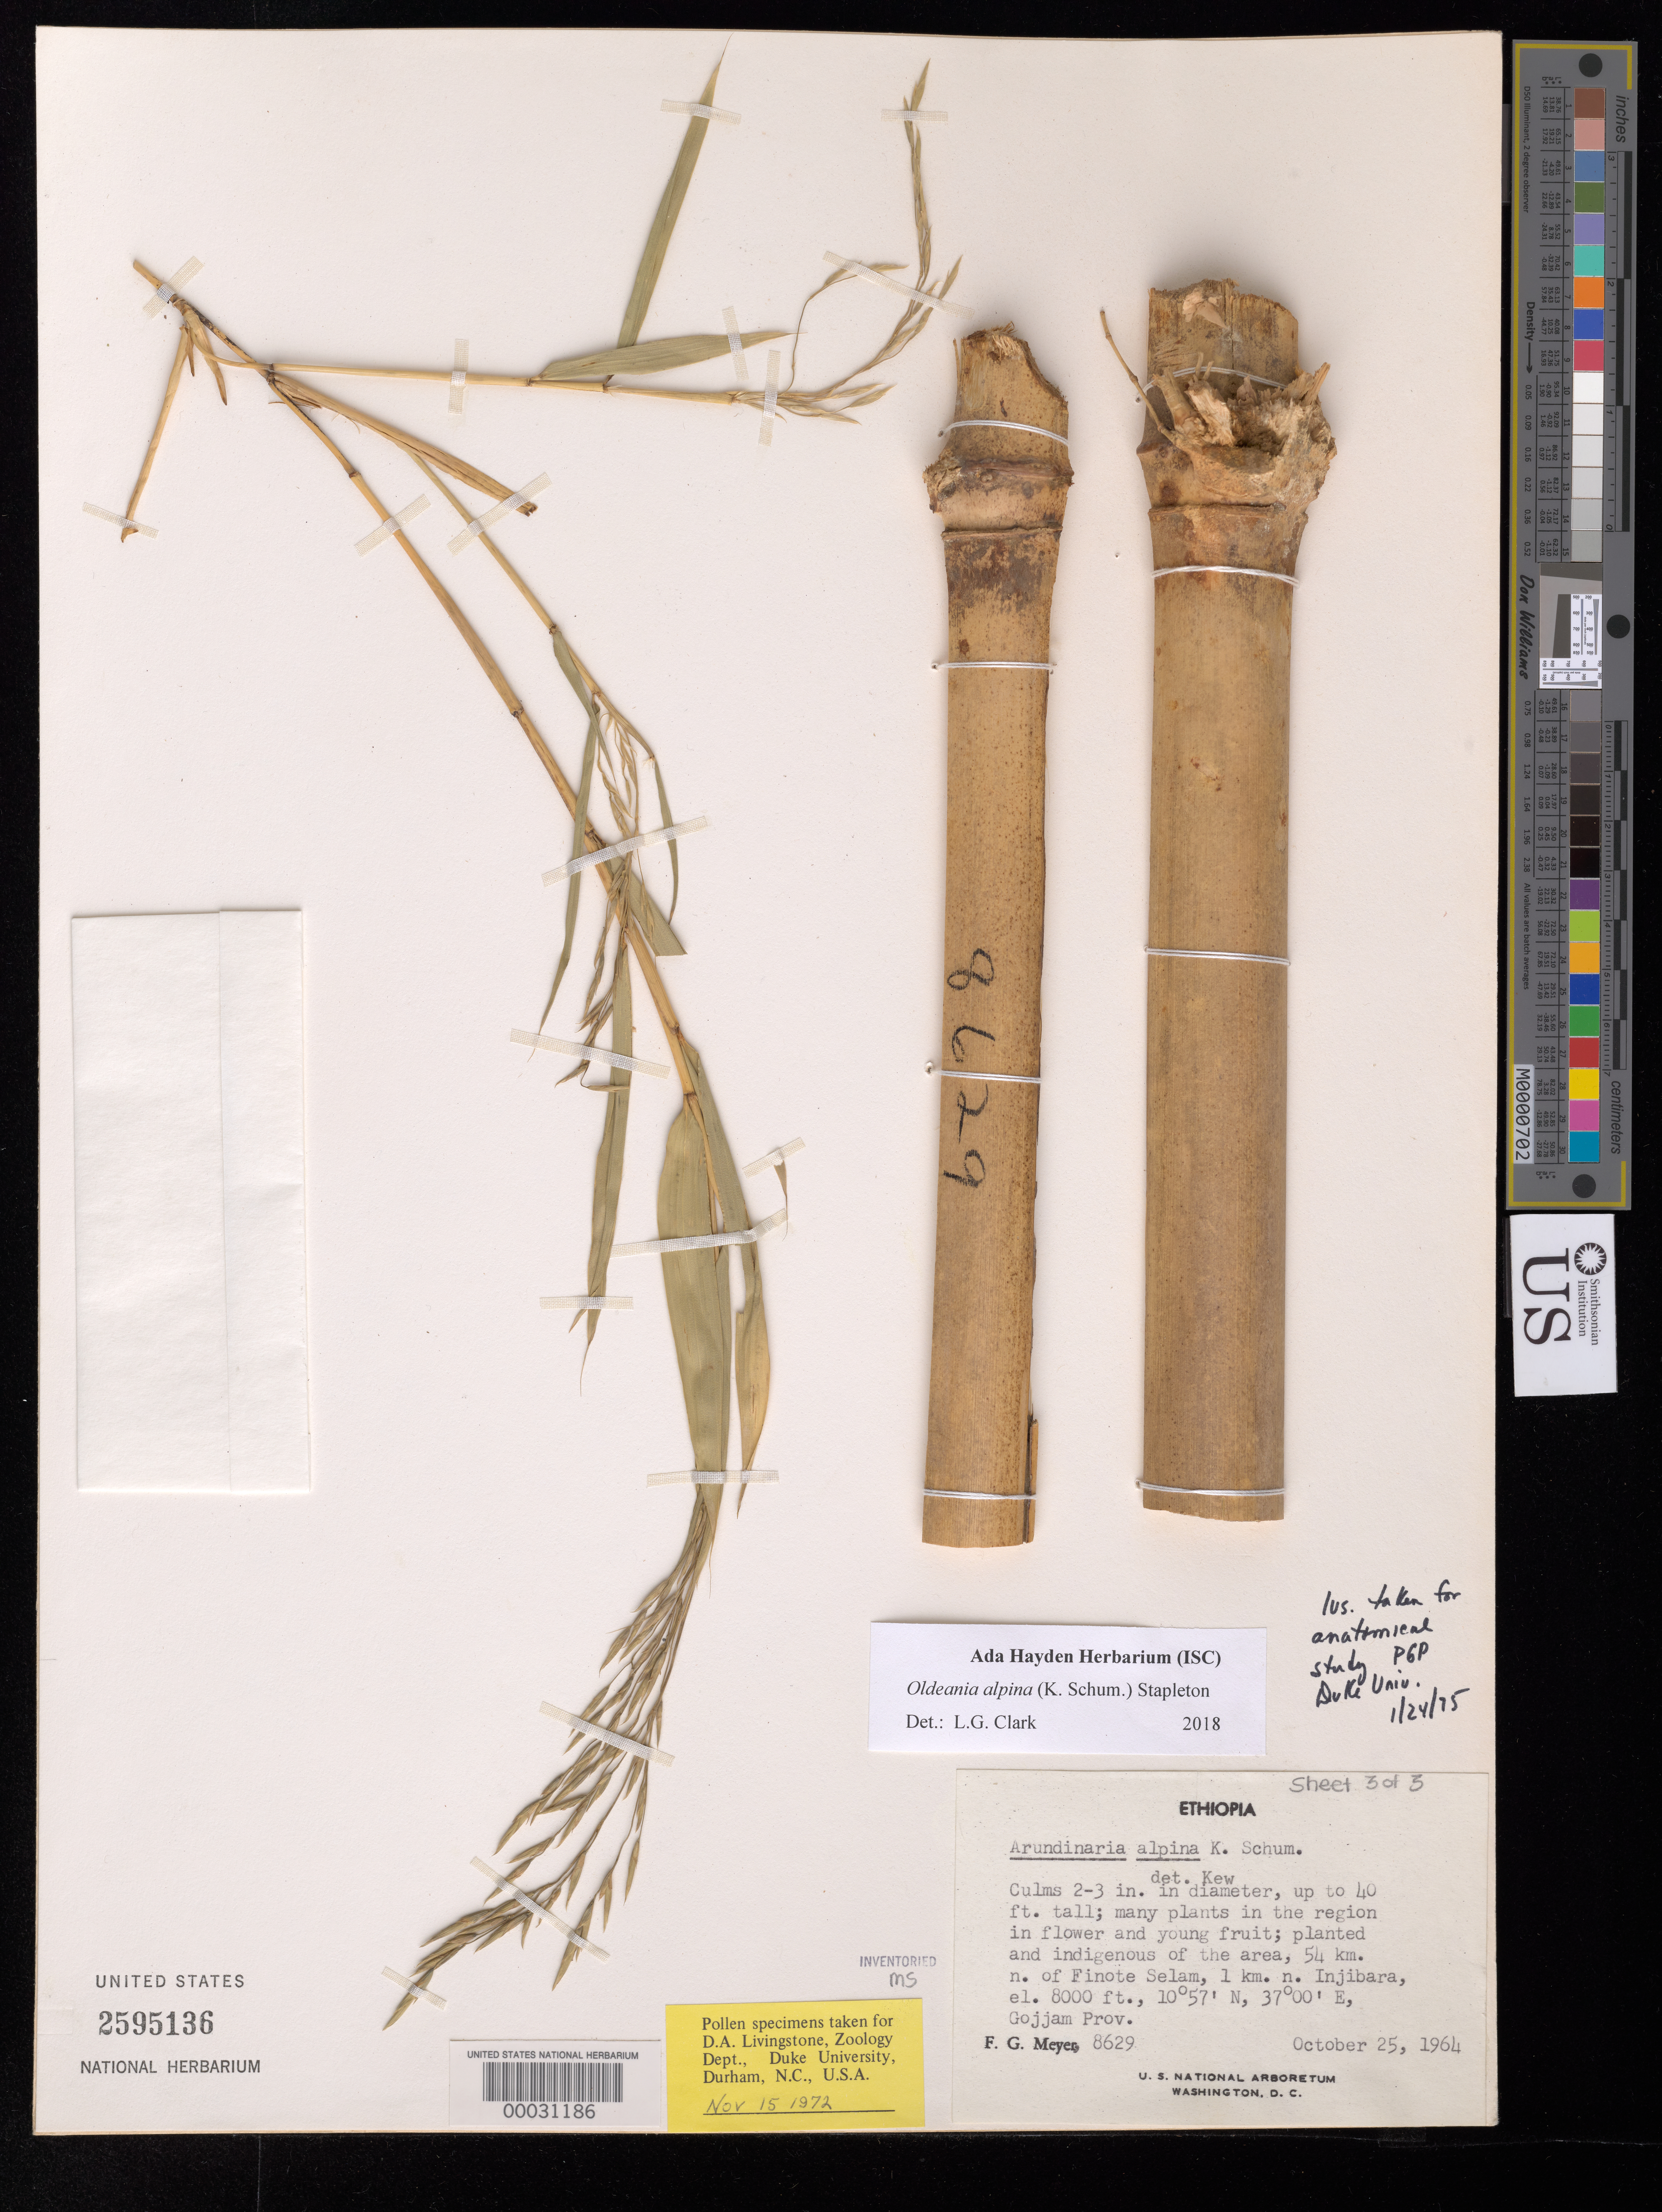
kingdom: Plantae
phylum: Tracheophyta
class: Liliopsida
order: Poales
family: Poaceae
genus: Oldeania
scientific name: Oldeania alpina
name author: (K. Schum.) Stapleton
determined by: Clark, L. G.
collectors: F. G. Meyer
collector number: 8629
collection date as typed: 25 Oct 1964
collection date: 1964-10-25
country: Ethiopia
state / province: Amhara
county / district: Gojjam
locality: Finote selam, injibare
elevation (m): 2438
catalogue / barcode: US 2595136